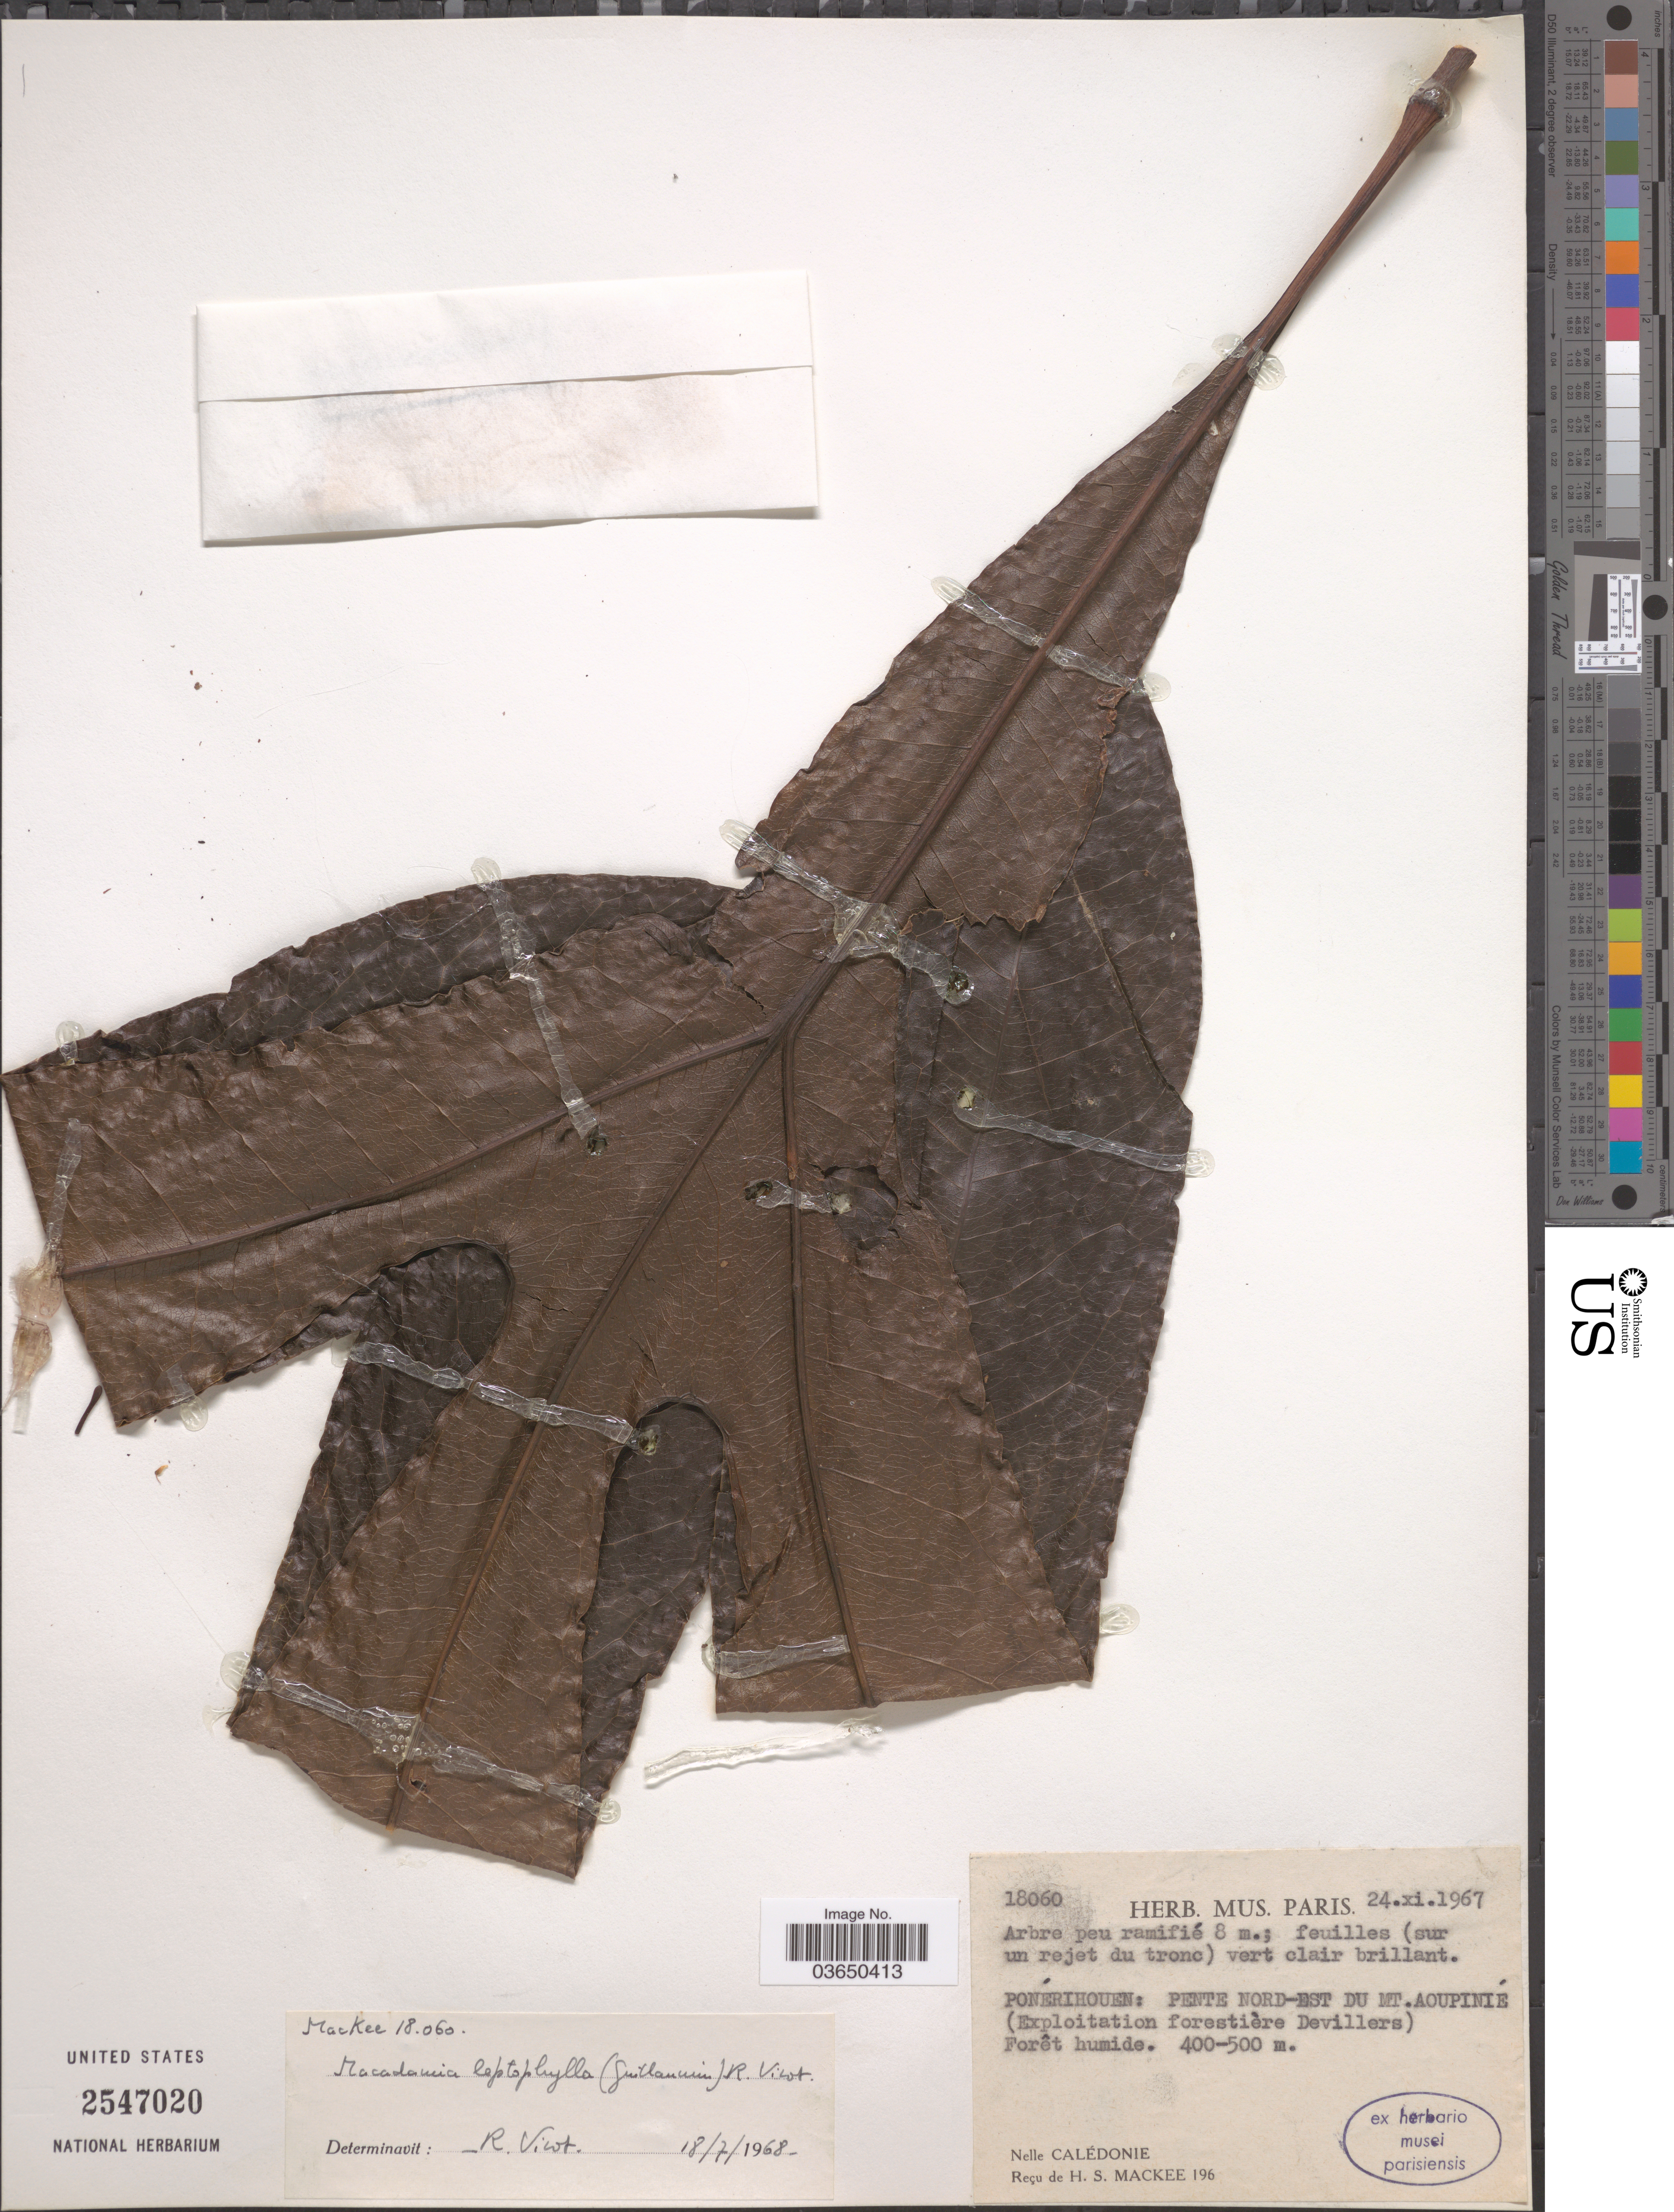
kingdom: Plantae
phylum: Tracheophyta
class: Magnoliopsida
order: Proteales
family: Proteaceae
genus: Macadamia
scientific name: Macadamia leptophylla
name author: (Guillaumin) R. Virot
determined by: Strong, Mark T., (BOT), Smithsonian Institution - National Museum of Natural History (UNITED STATES)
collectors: M. Mackee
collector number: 18060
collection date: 1967-11-24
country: New Caledonia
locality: Ponérihouen: Pente Nord-Est du Mt. Aoupinié (Exploitation forestière Devillers). Nelle Calédonie.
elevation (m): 400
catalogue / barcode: US 2547020